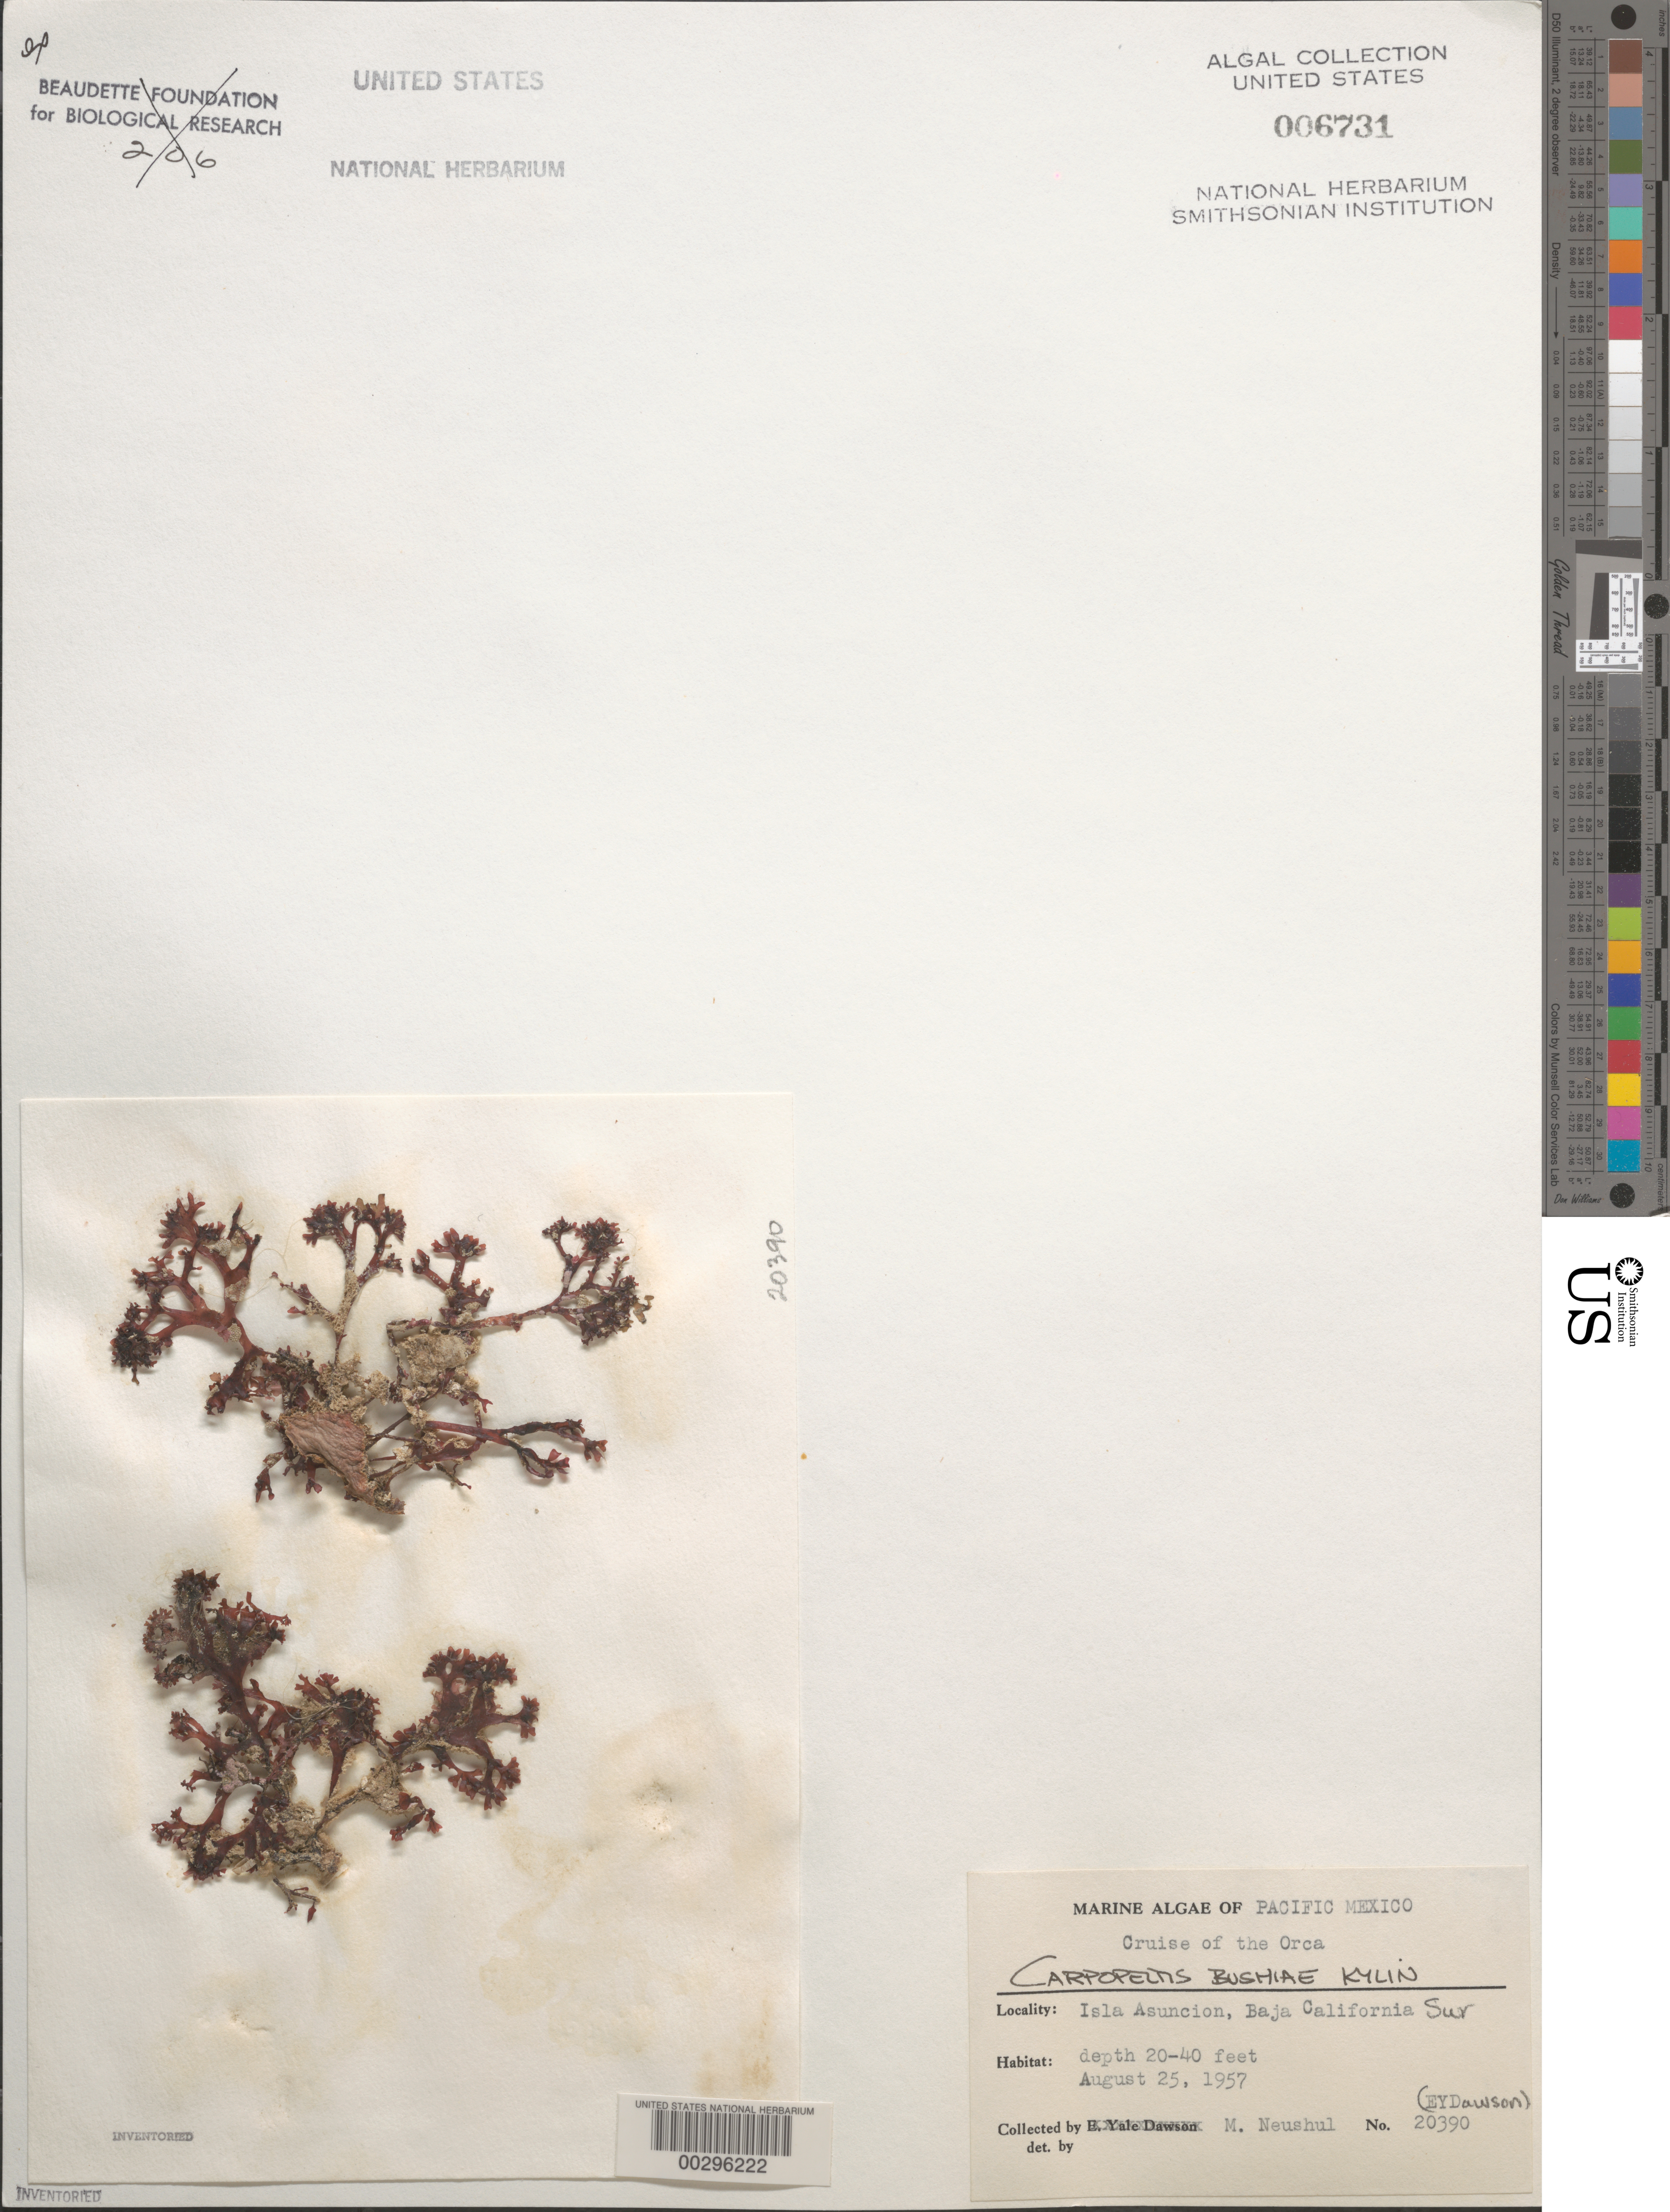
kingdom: Plantae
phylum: Rhodophyta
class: Florideophyceae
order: Halymeniales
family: Halymeniaceae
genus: Carpopeltis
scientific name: Carpopeltis bushiae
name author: (Farl.) Kylin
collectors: M. Neushul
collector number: EYD 20390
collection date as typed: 25 Aug 1957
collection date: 1957-08-25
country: Mexico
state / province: Baja California Sur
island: Isla Asuncion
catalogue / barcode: US 6731